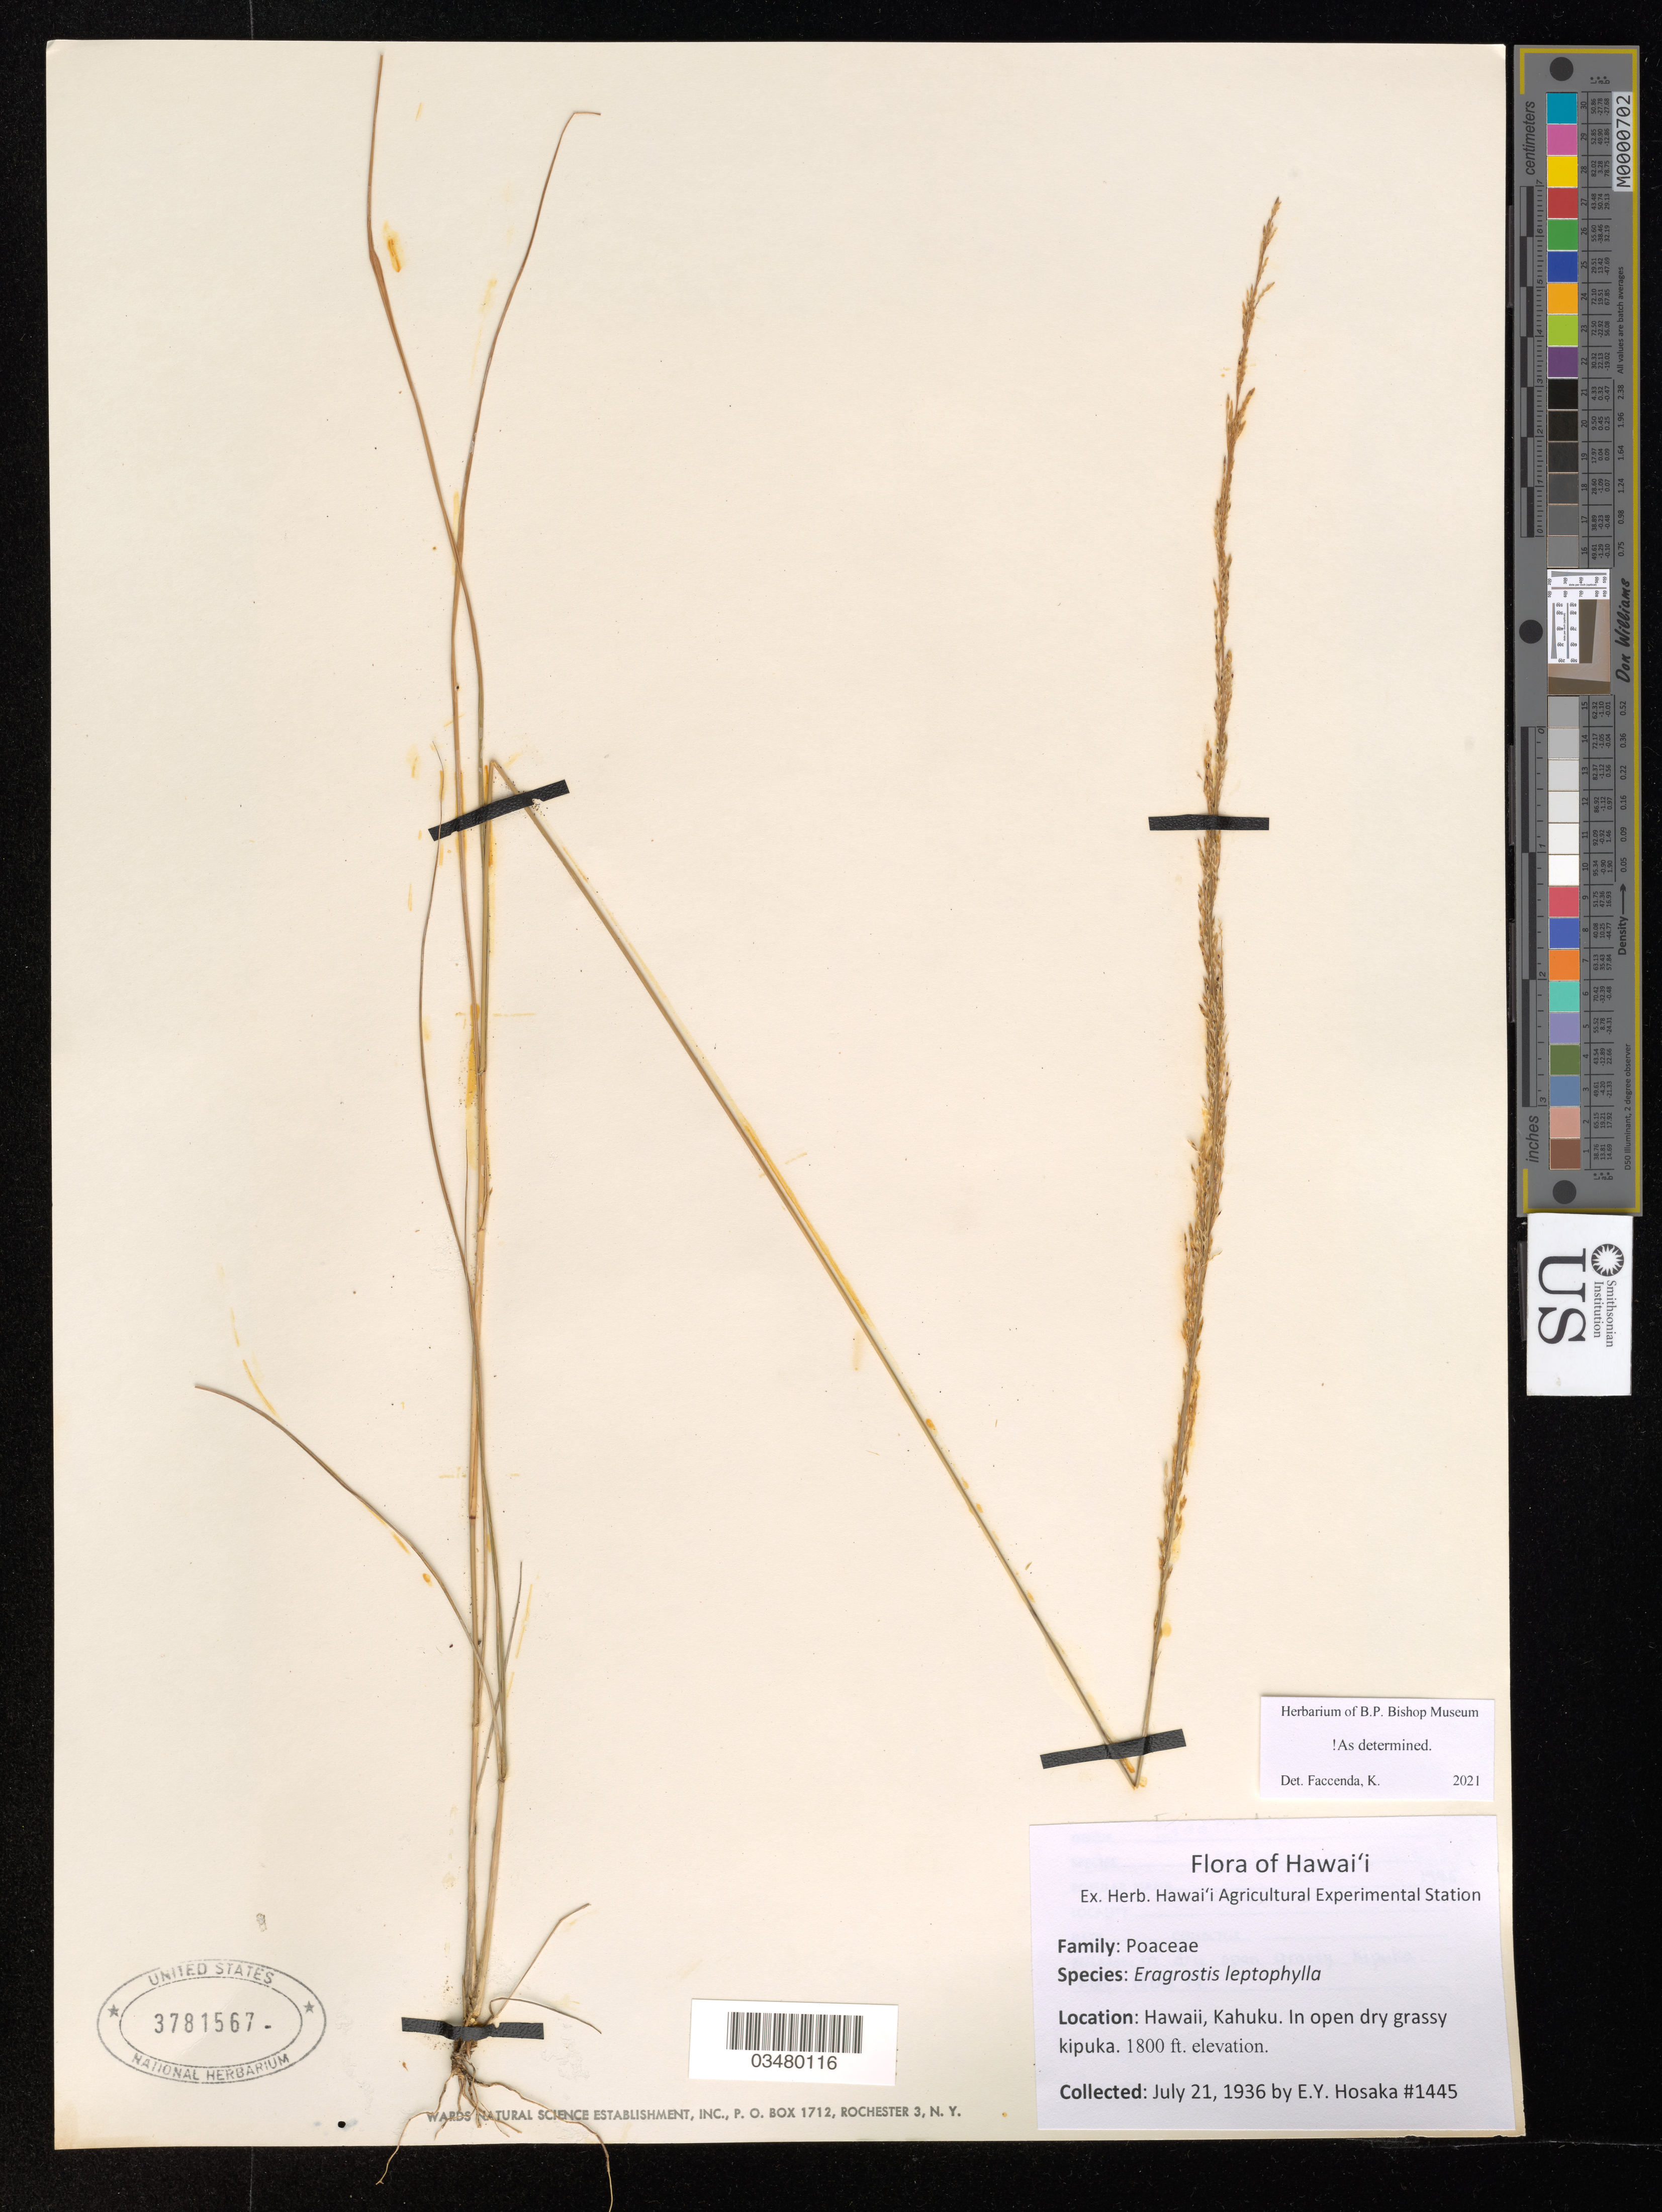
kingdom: Plantae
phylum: Tracheophyta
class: Liliopsida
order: Poales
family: Poaceae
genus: Eragrostis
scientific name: Eragrostis leptophylla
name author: Hitchc.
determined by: Faccenda, K.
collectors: E. Y. Hosaka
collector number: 1445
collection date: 1936-07-21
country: United States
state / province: Hawaii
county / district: Hawaii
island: Hawaii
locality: Kahuku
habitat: Open, dry, grassy kipuka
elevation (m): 549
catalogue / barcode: US 3781567